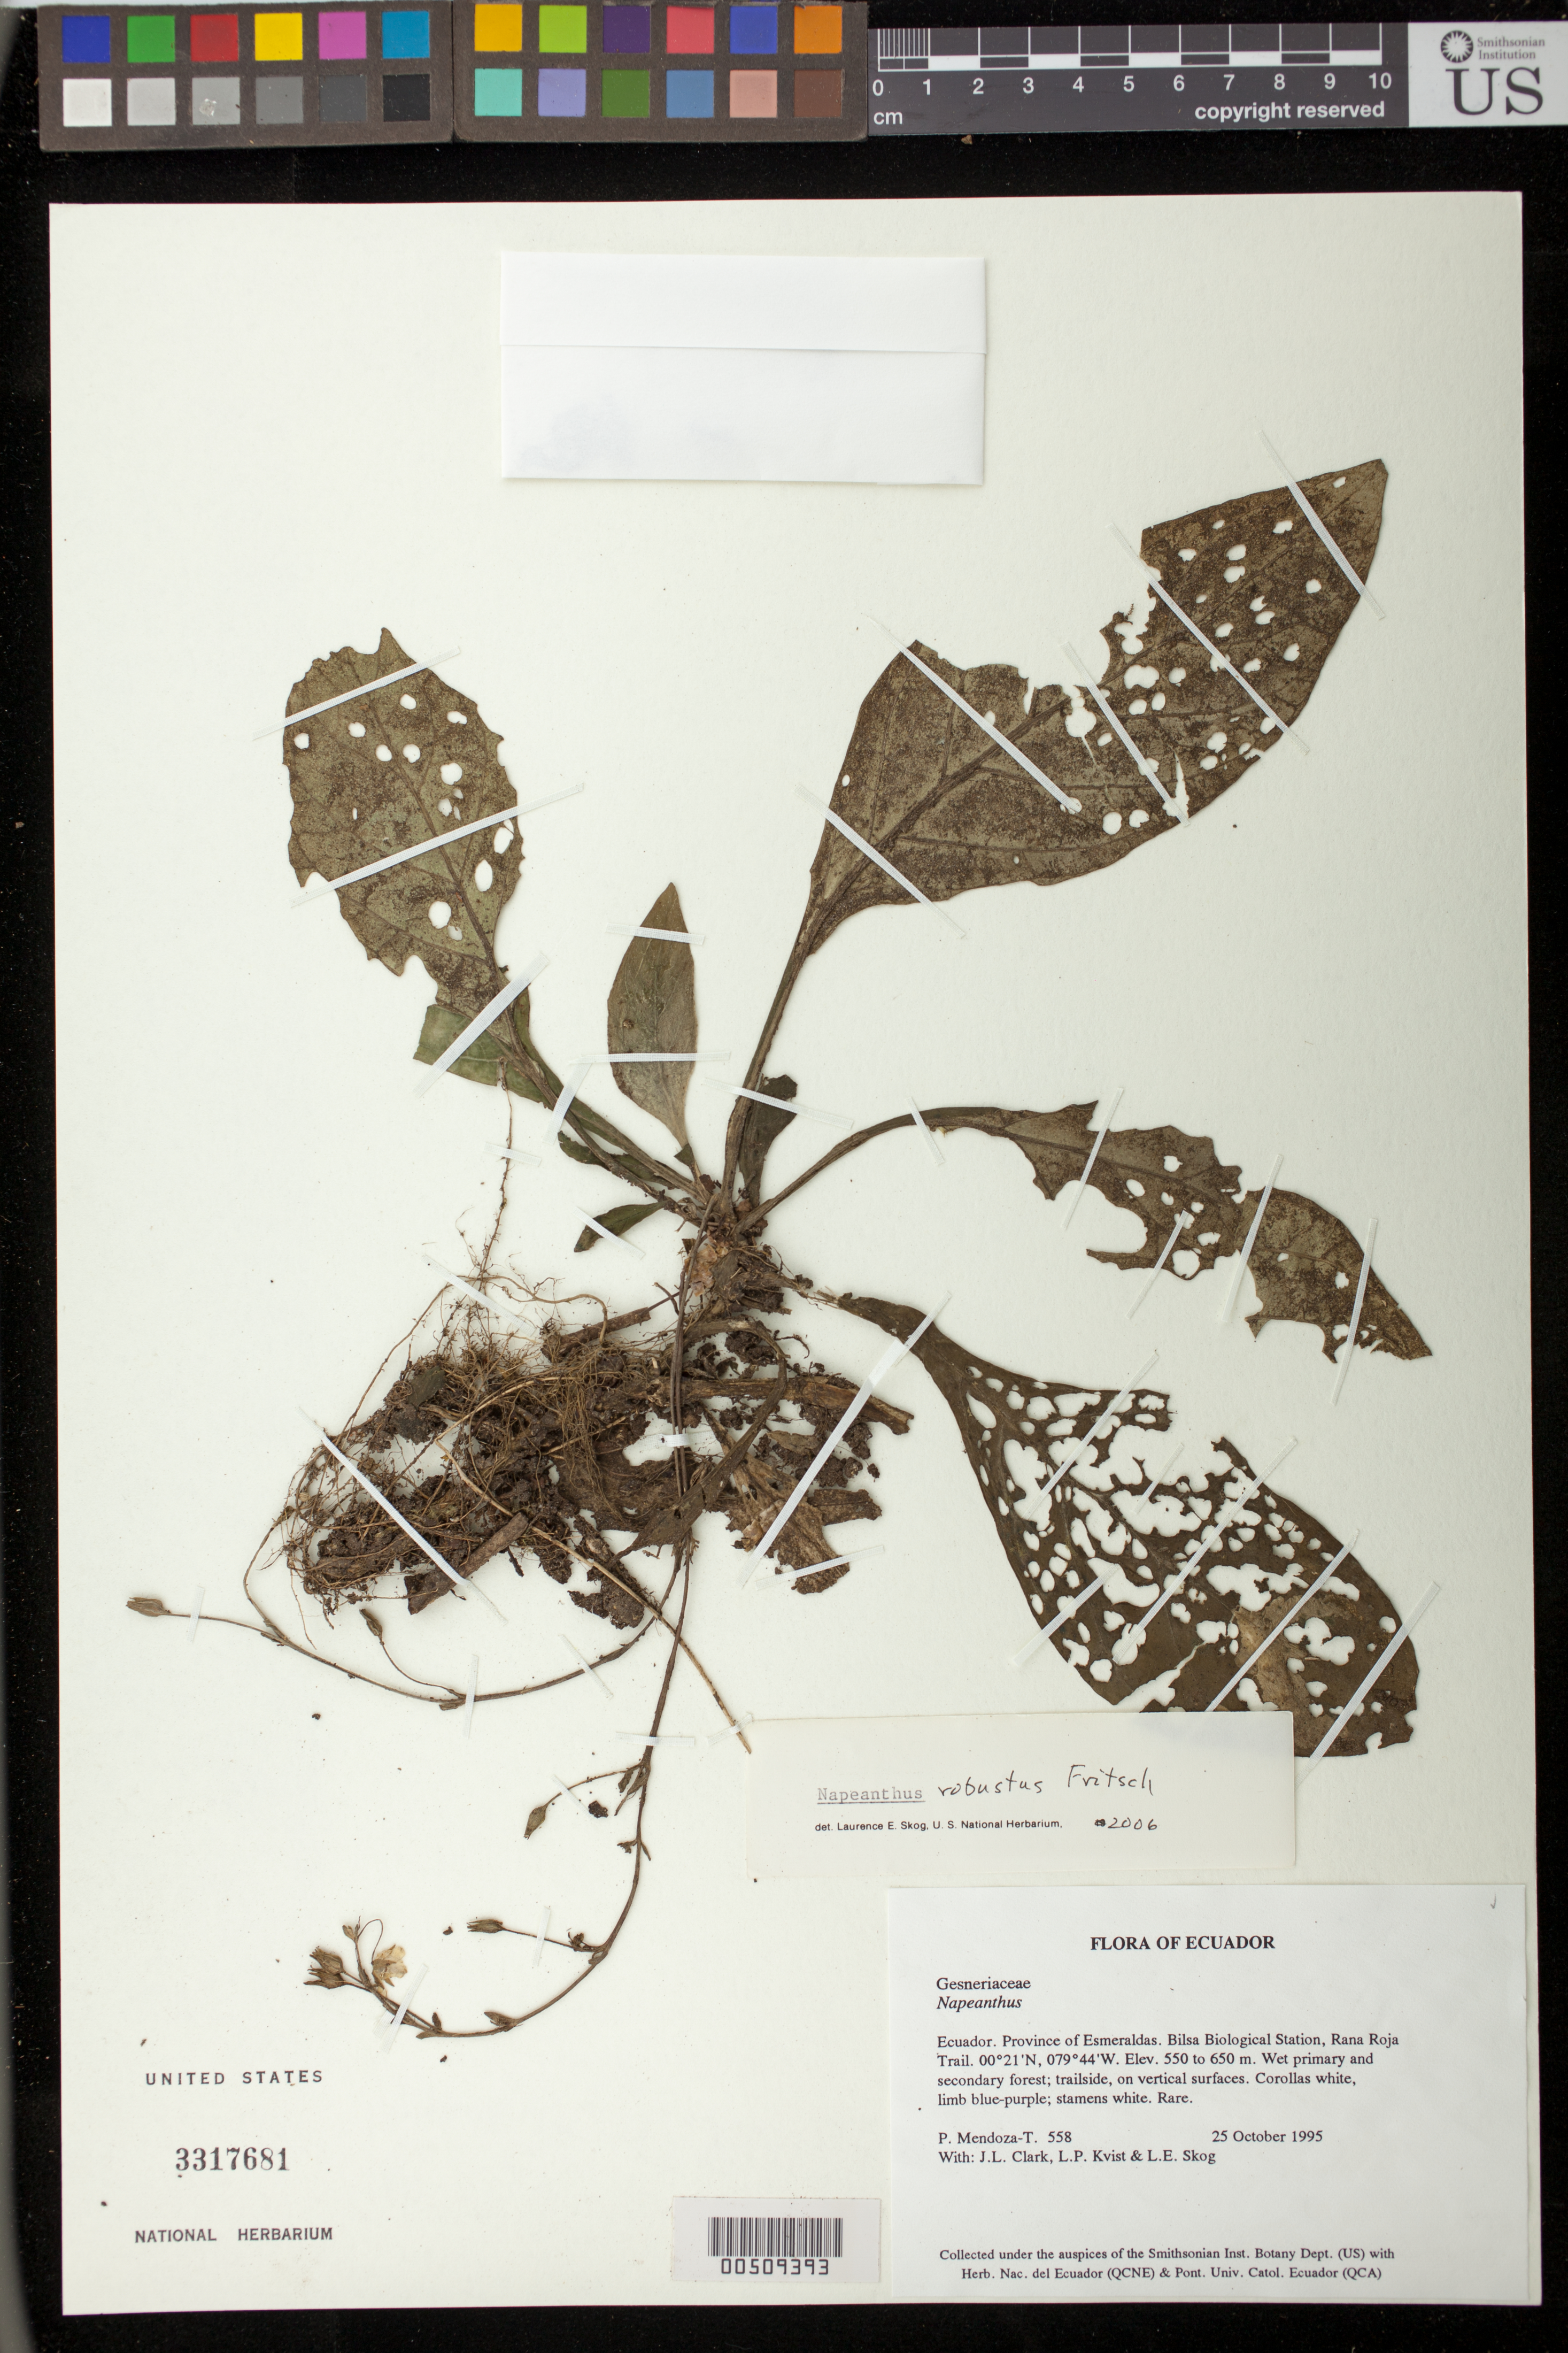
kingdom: Plantae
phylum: Tracheophyta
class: Magnoliopsida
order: Lamiales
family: Gesneriaceae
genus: Napeanthus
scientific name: Napeanthus robustus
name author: Fritsch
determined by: Skog, Laurence E.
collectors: P. Mendoza-T., J. L. Clark, L. P. Kvist & L. E. Skog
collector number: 558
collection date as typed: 25 Oct 1995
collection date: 1995-10-25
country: Ecuador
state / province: Esmeraldas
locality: Bilsa Biological Station, Rana Roja Trail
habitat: Wet primary and secondary forest; trailside, on vertical surfaces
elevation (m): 550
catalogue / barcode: US 3317681